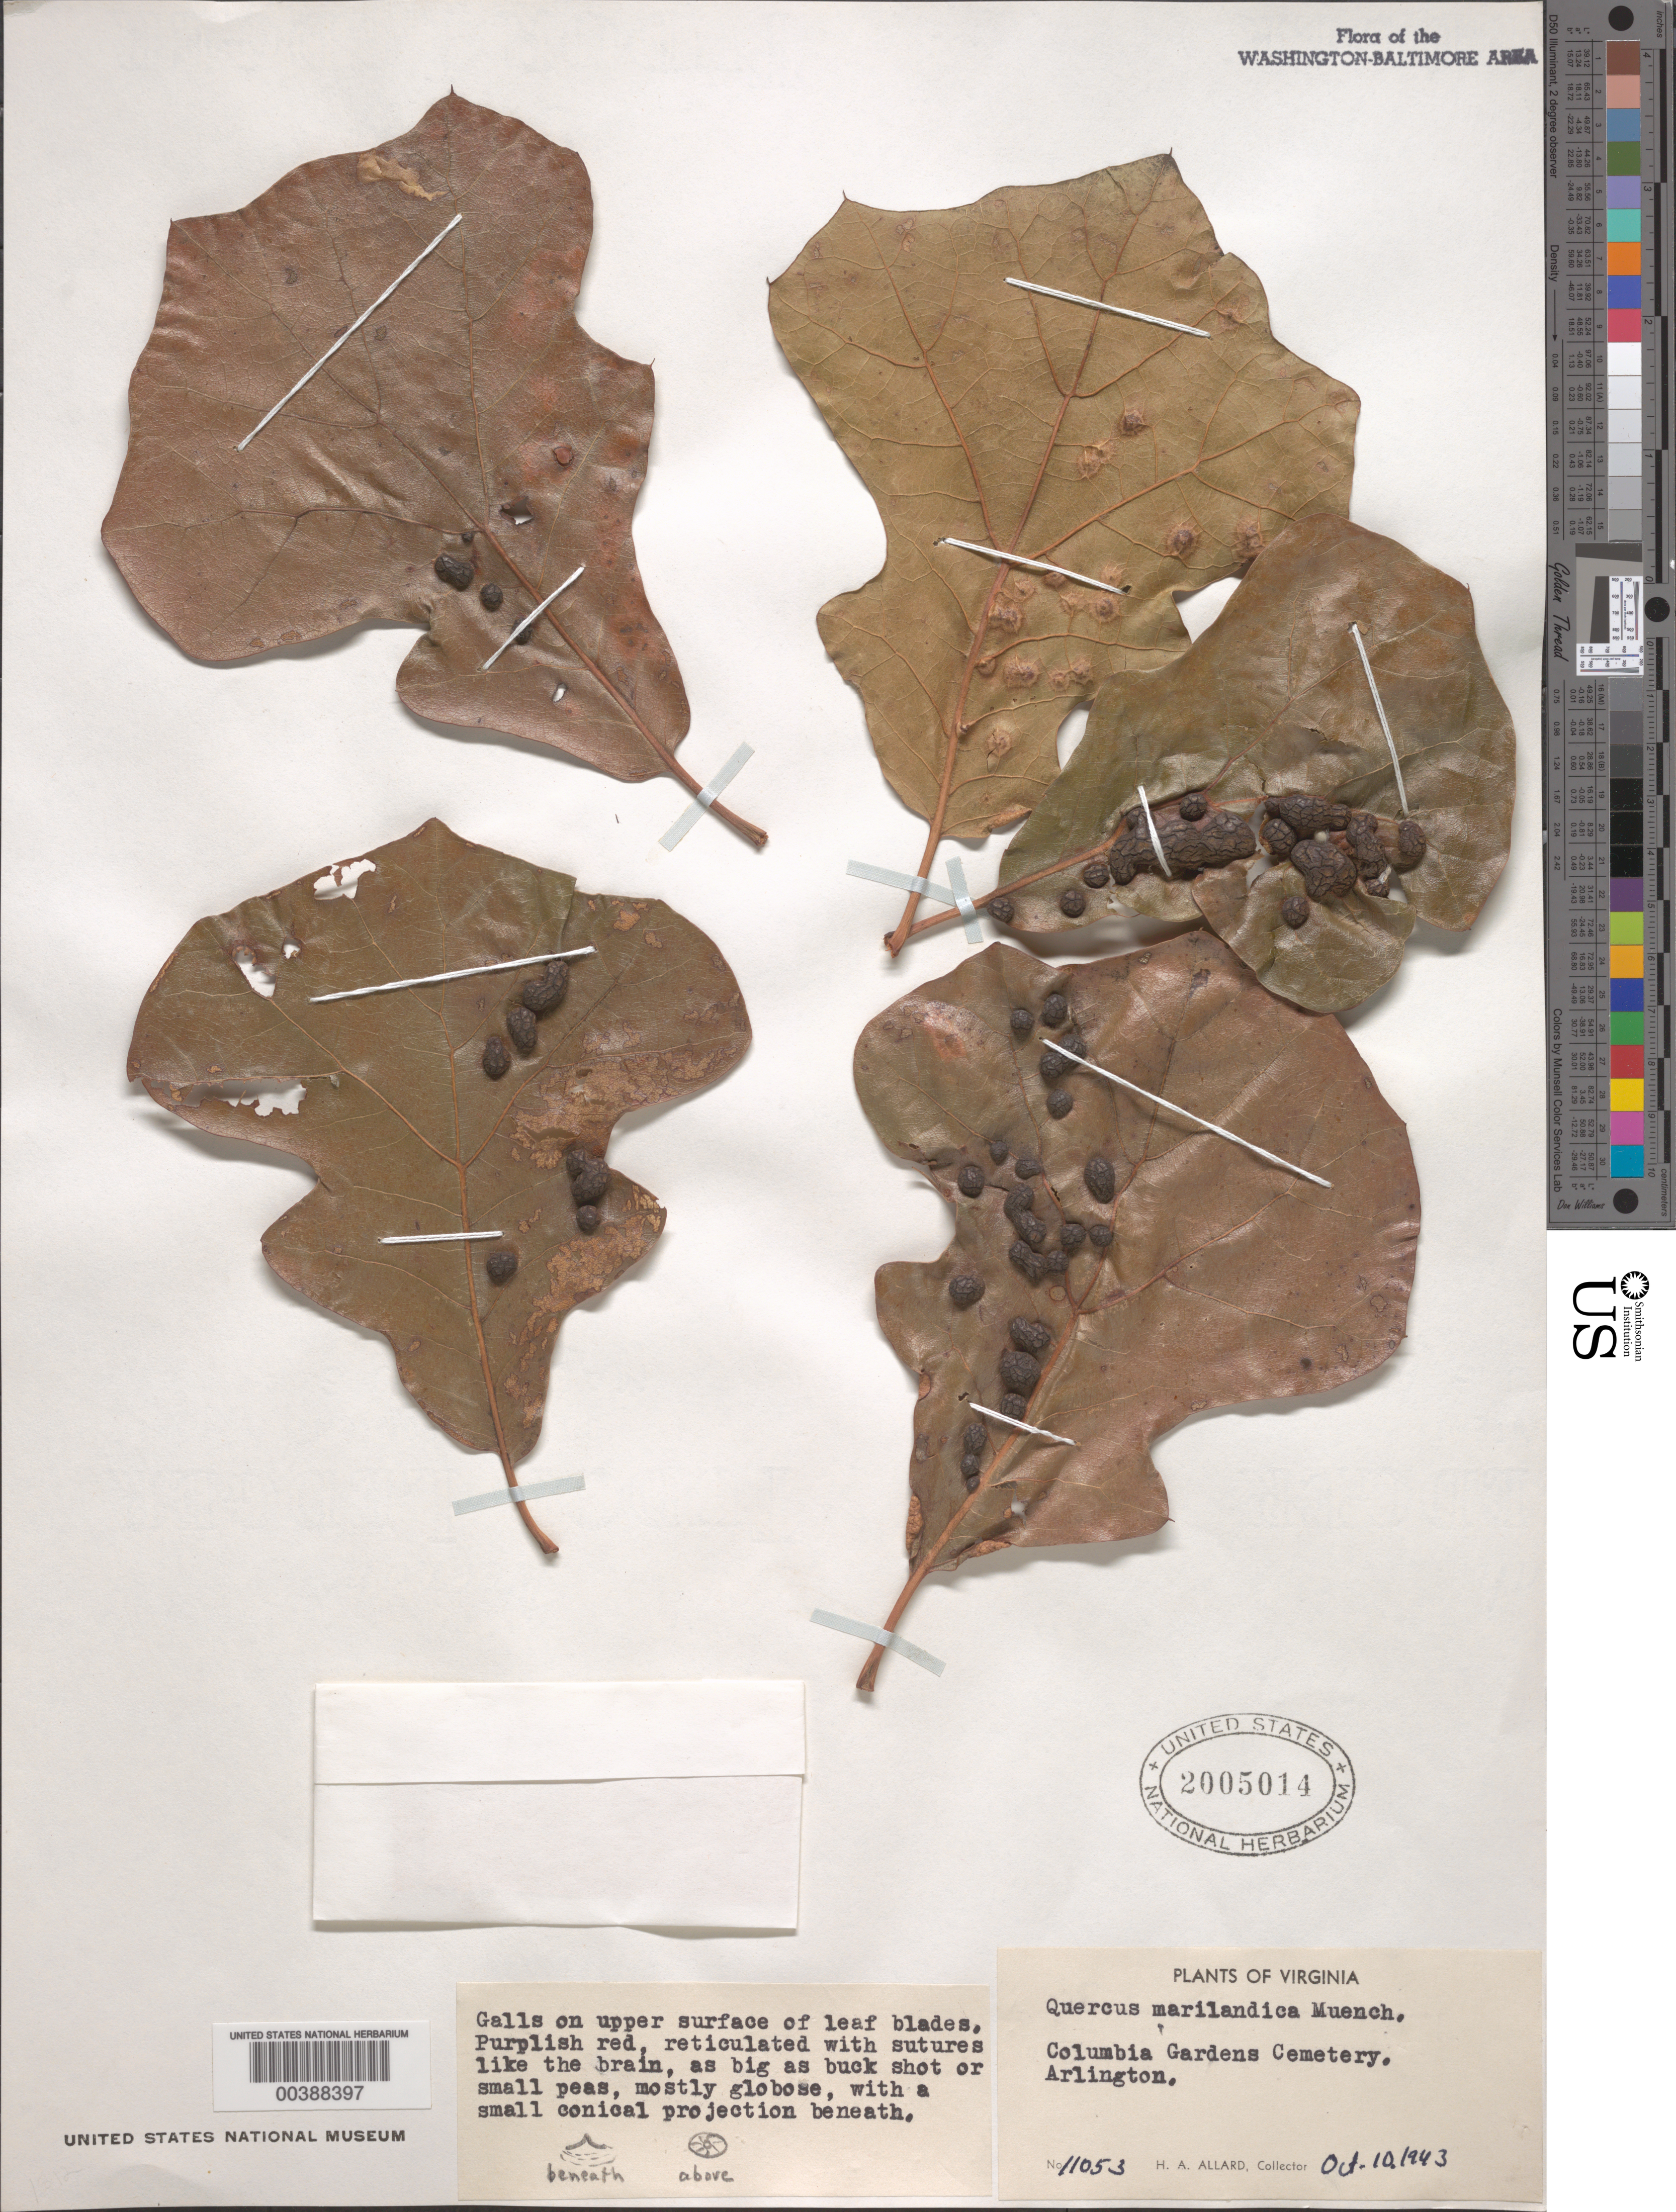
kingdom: Plantae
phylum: Tracheophyta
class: Magnoliopsida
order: Fagales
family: Fagaceae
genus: Quercus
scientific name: Quercus marilandica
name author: (L.) Münchh.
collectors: H. A. Allard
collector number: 11053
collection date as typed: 10 Oct 1943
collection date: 1943-10-10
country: United States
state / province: Virginia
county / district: Arlington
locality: Columbia Gardens Cemetery, Arlington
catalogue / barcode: US 2005014